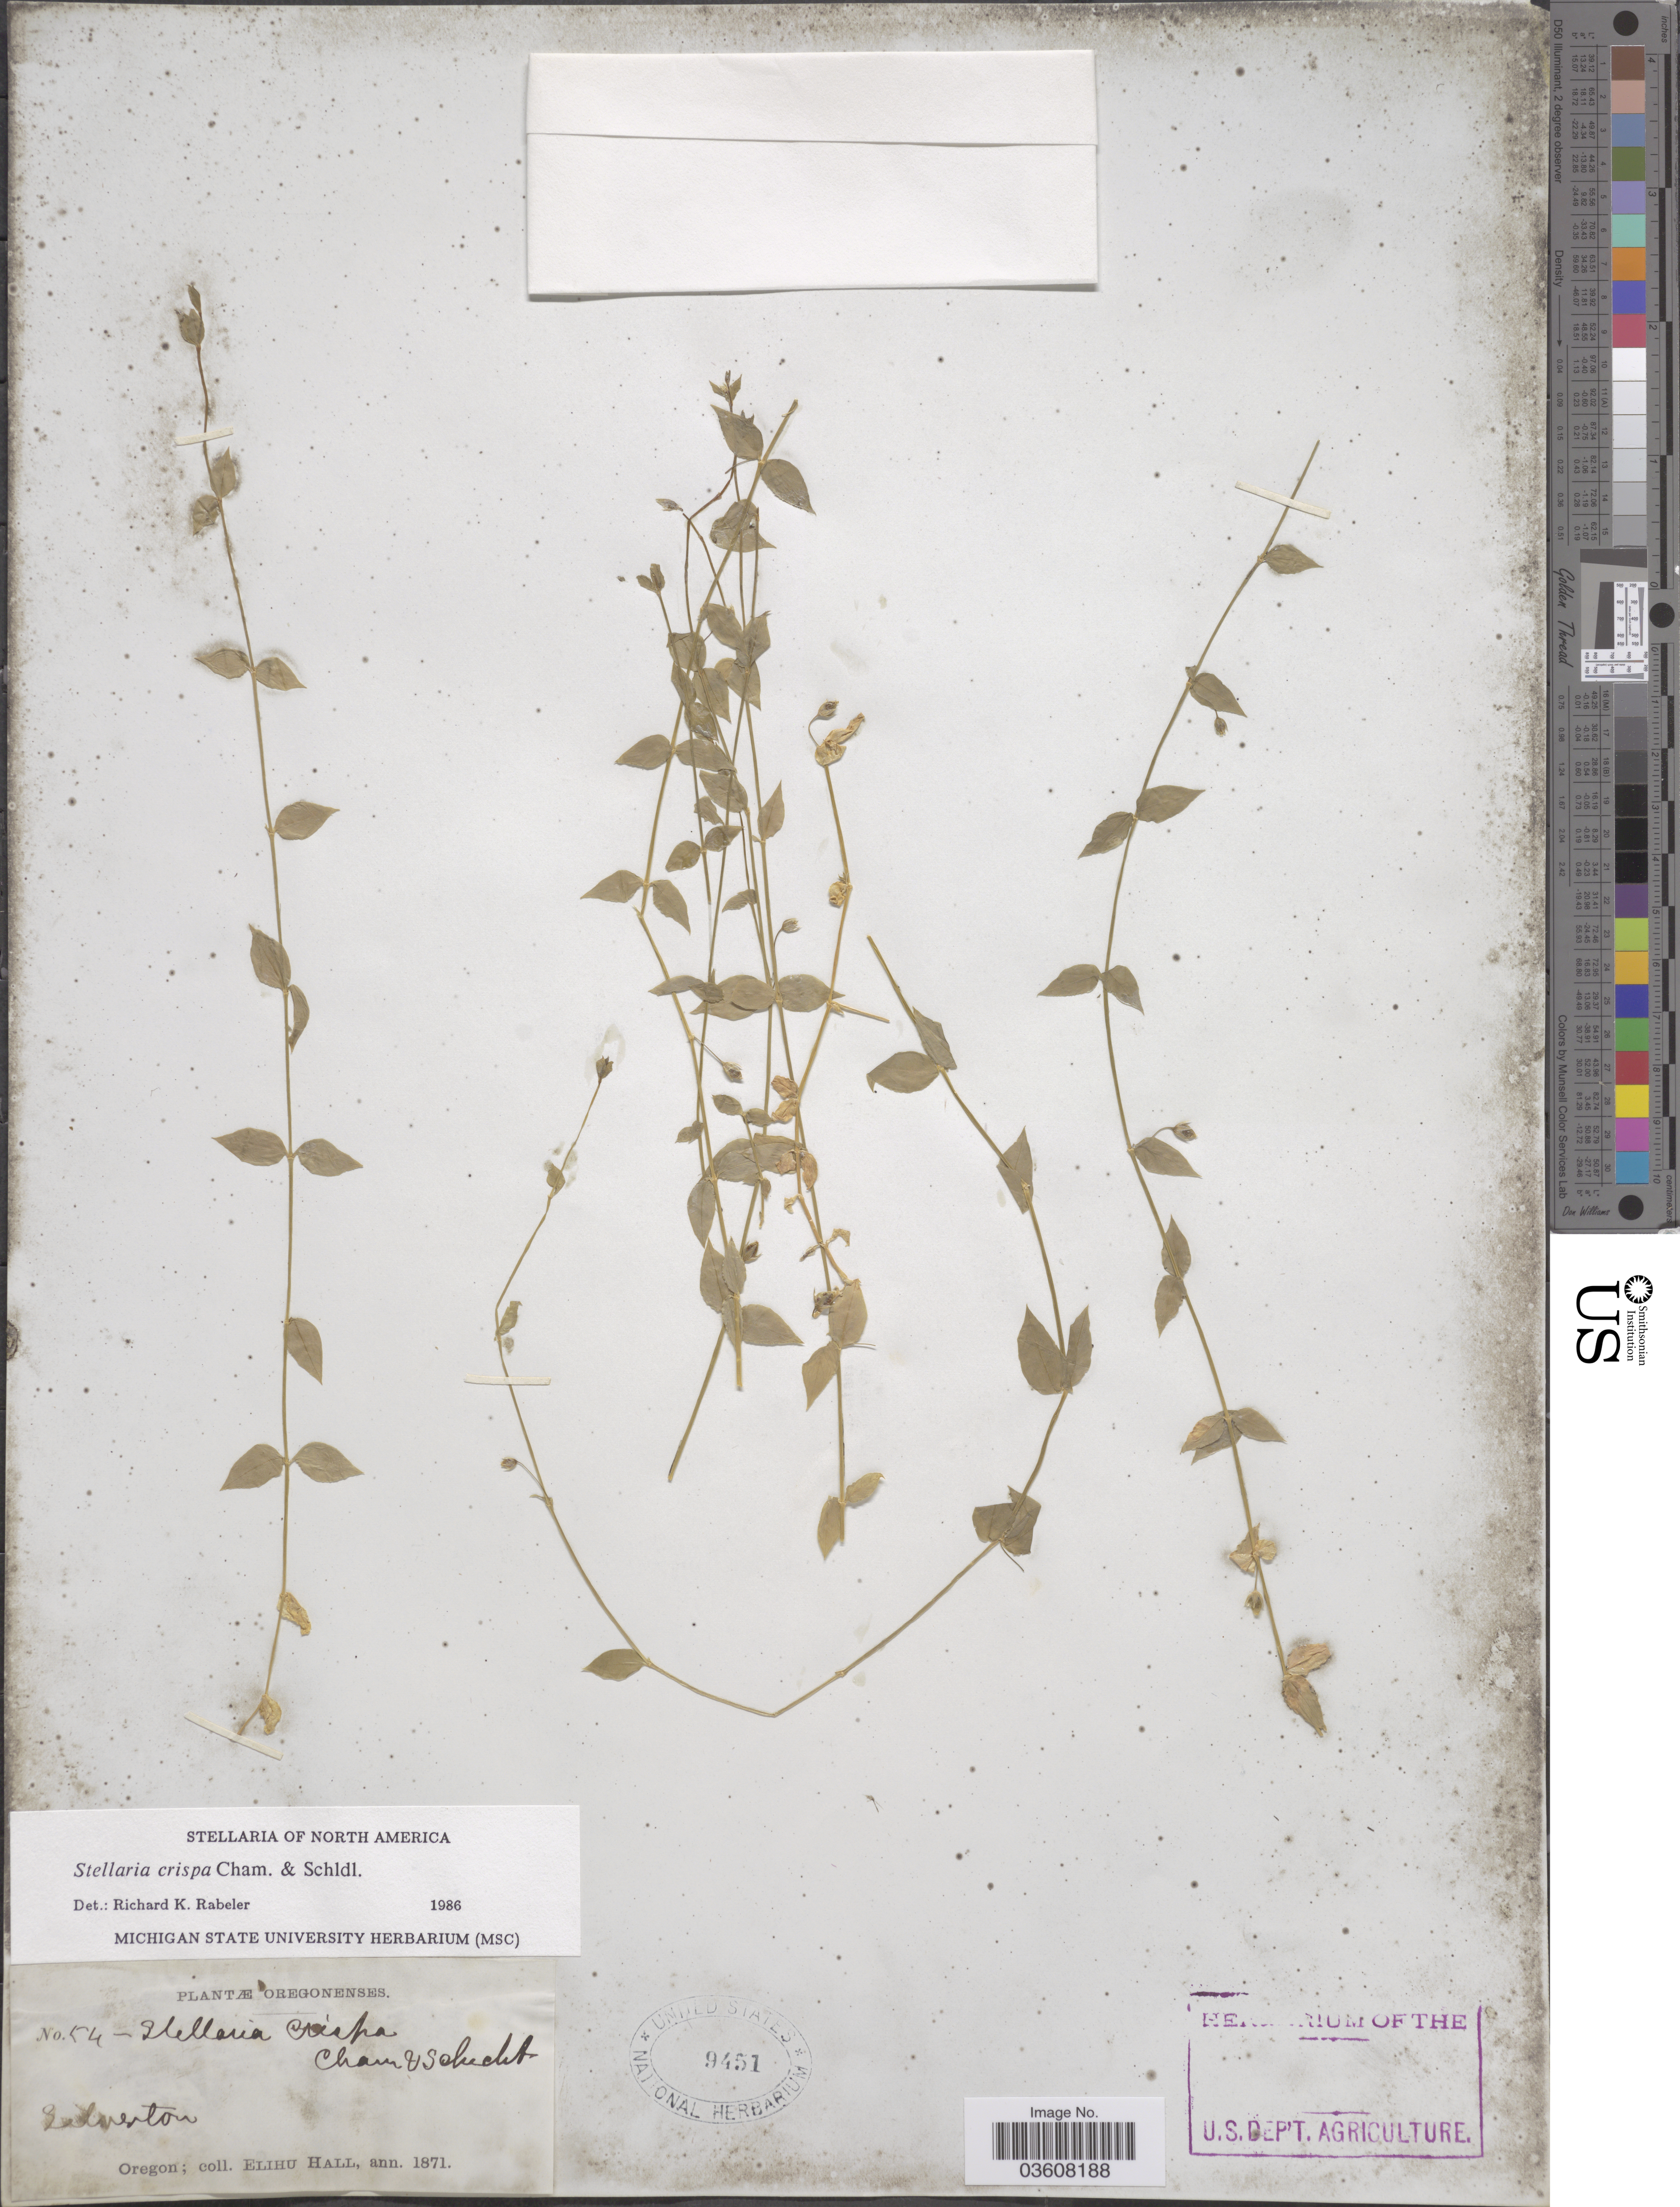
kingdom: Plantae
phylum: Tracheophyta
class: Magnoliopsida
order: Caryophyllales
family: Caryophyllaceae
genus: Stellaria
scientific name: Stellaria crispa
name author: Cham. & Schltdl.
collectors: E. Hall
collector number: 54*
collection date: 1871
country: United States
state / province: Oregon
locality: Silverton.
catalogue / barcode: US 9451